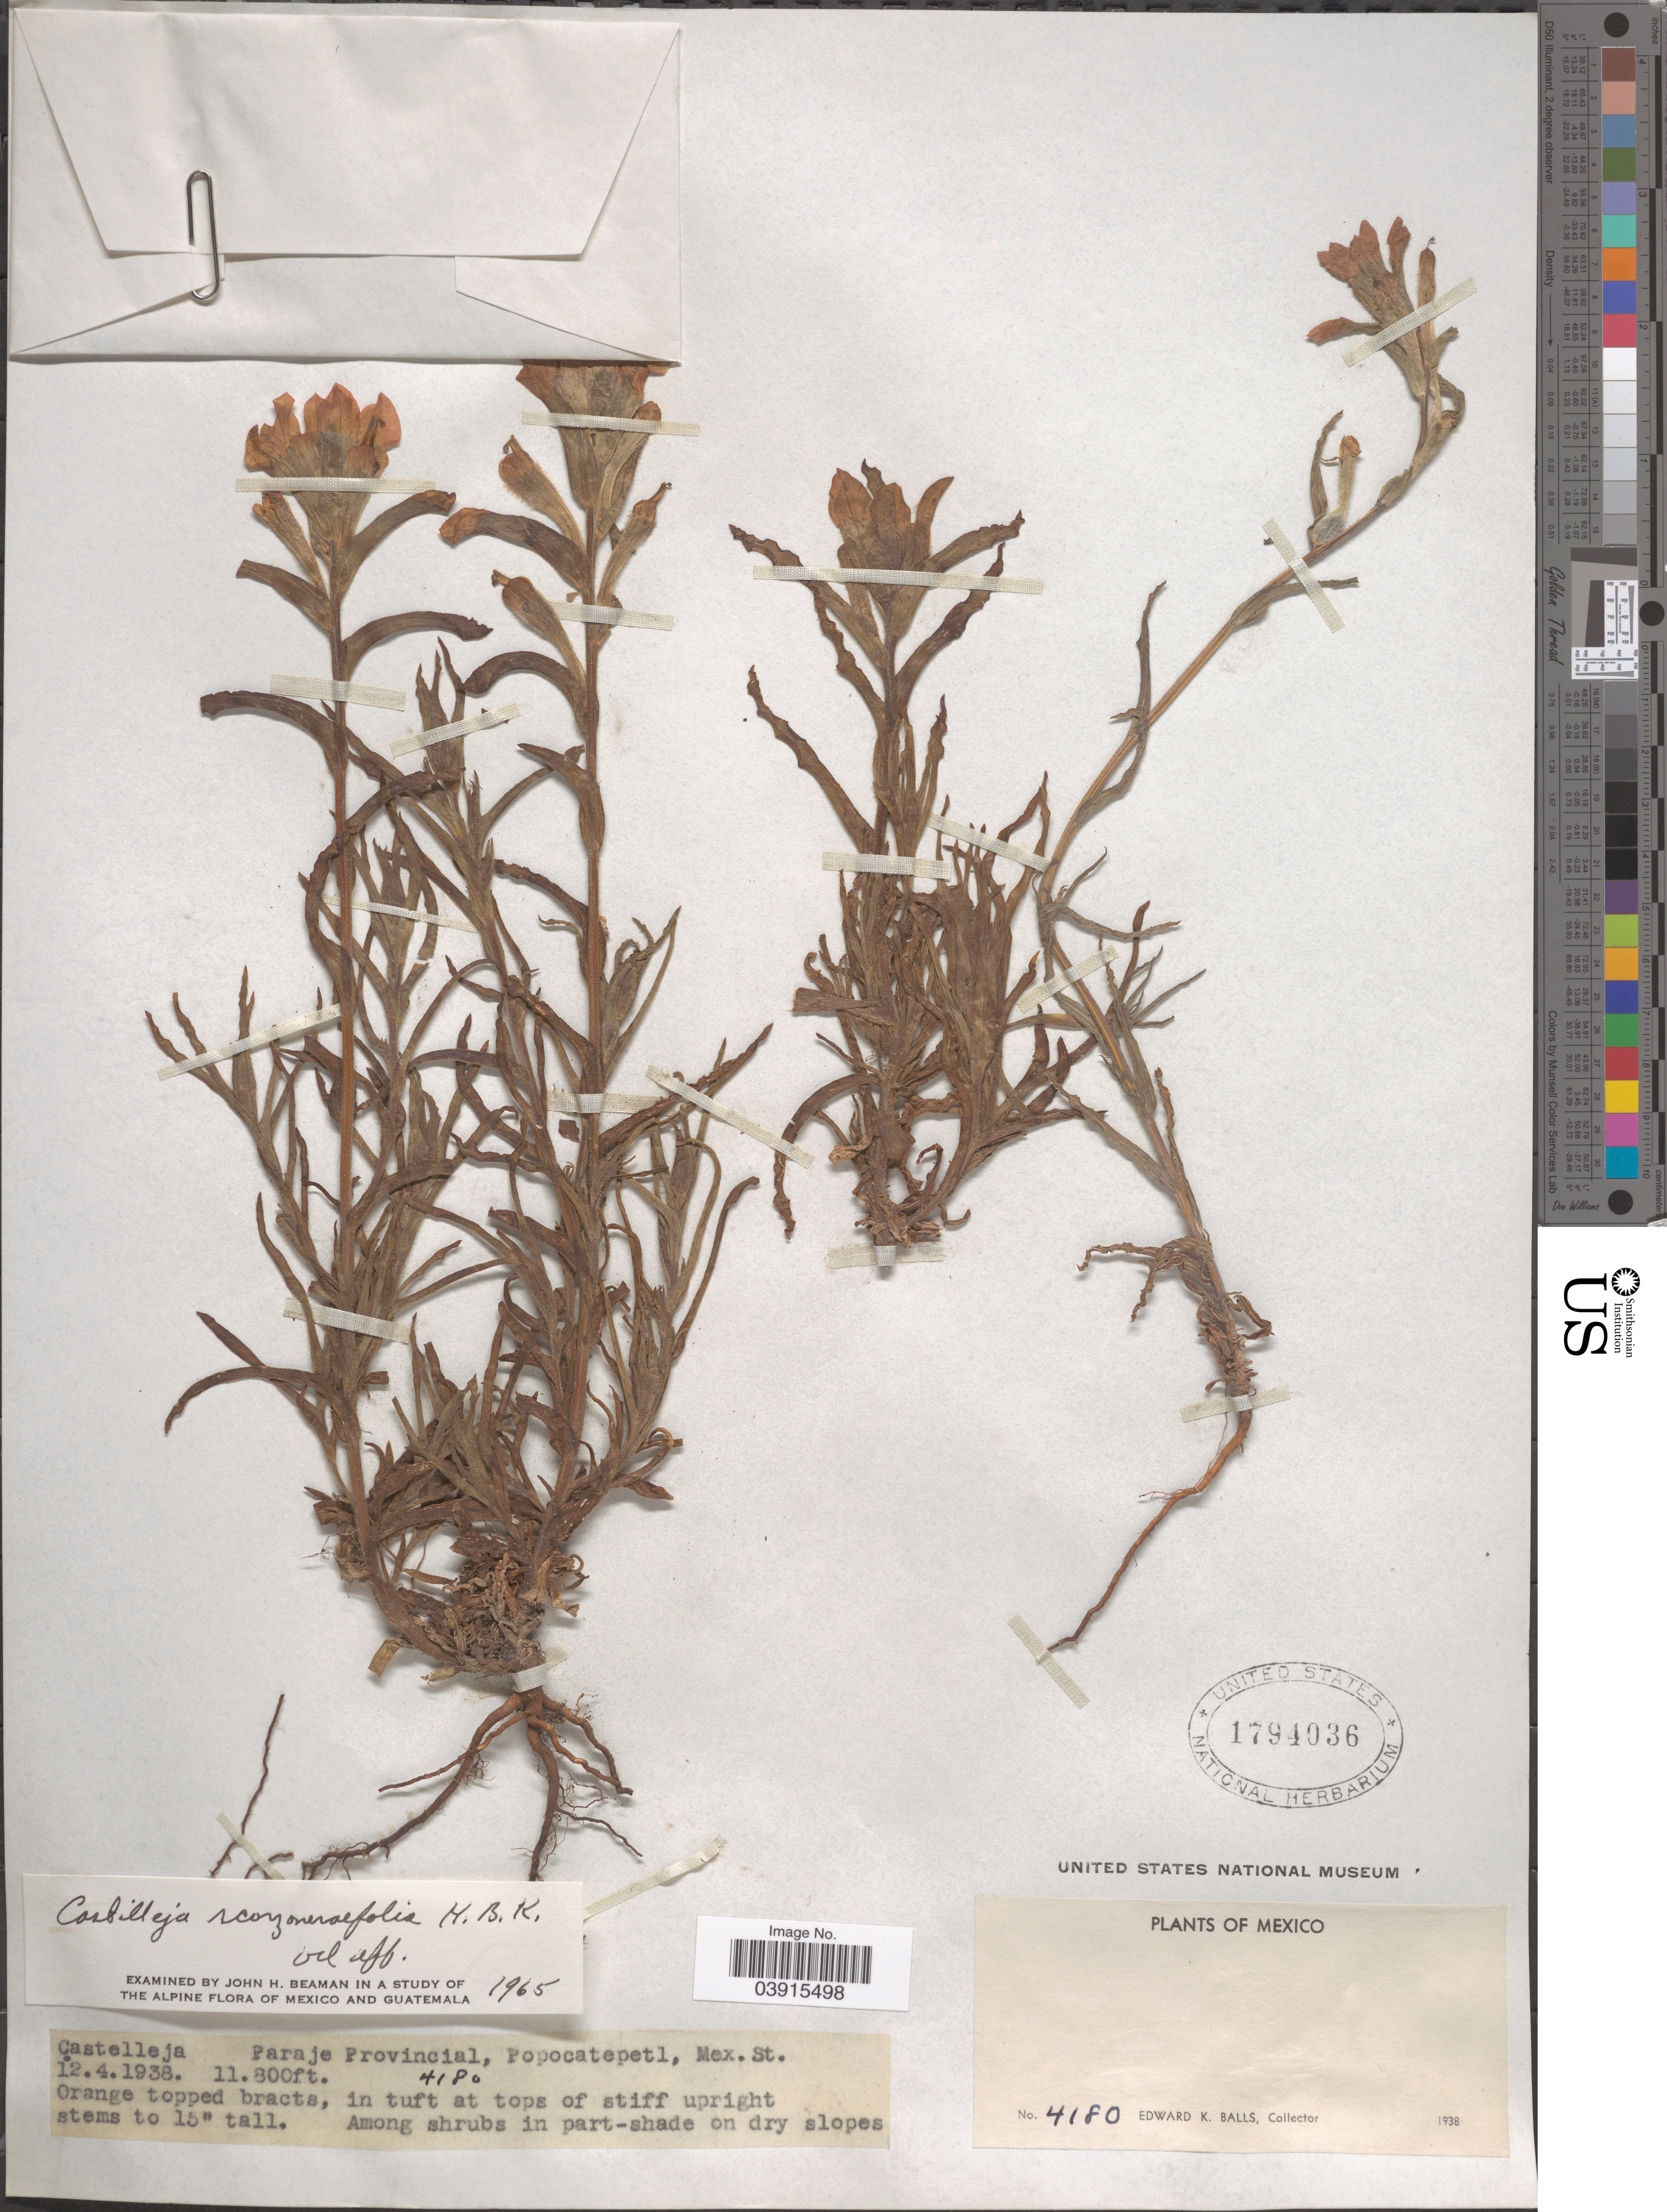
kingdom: Plantae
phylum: Tracheophyta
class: Magnoliopsida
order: Lamiales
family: Orobanchaceae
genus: Castilleja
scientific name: Castilleja scorzonerifolia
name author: Kunth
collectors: E. K. Balls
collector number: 4180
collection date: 1938-04-12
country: Mexico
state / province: México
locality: Paraje Provincial, Popocatepetl.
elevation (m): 3597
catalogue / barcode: US 1794036